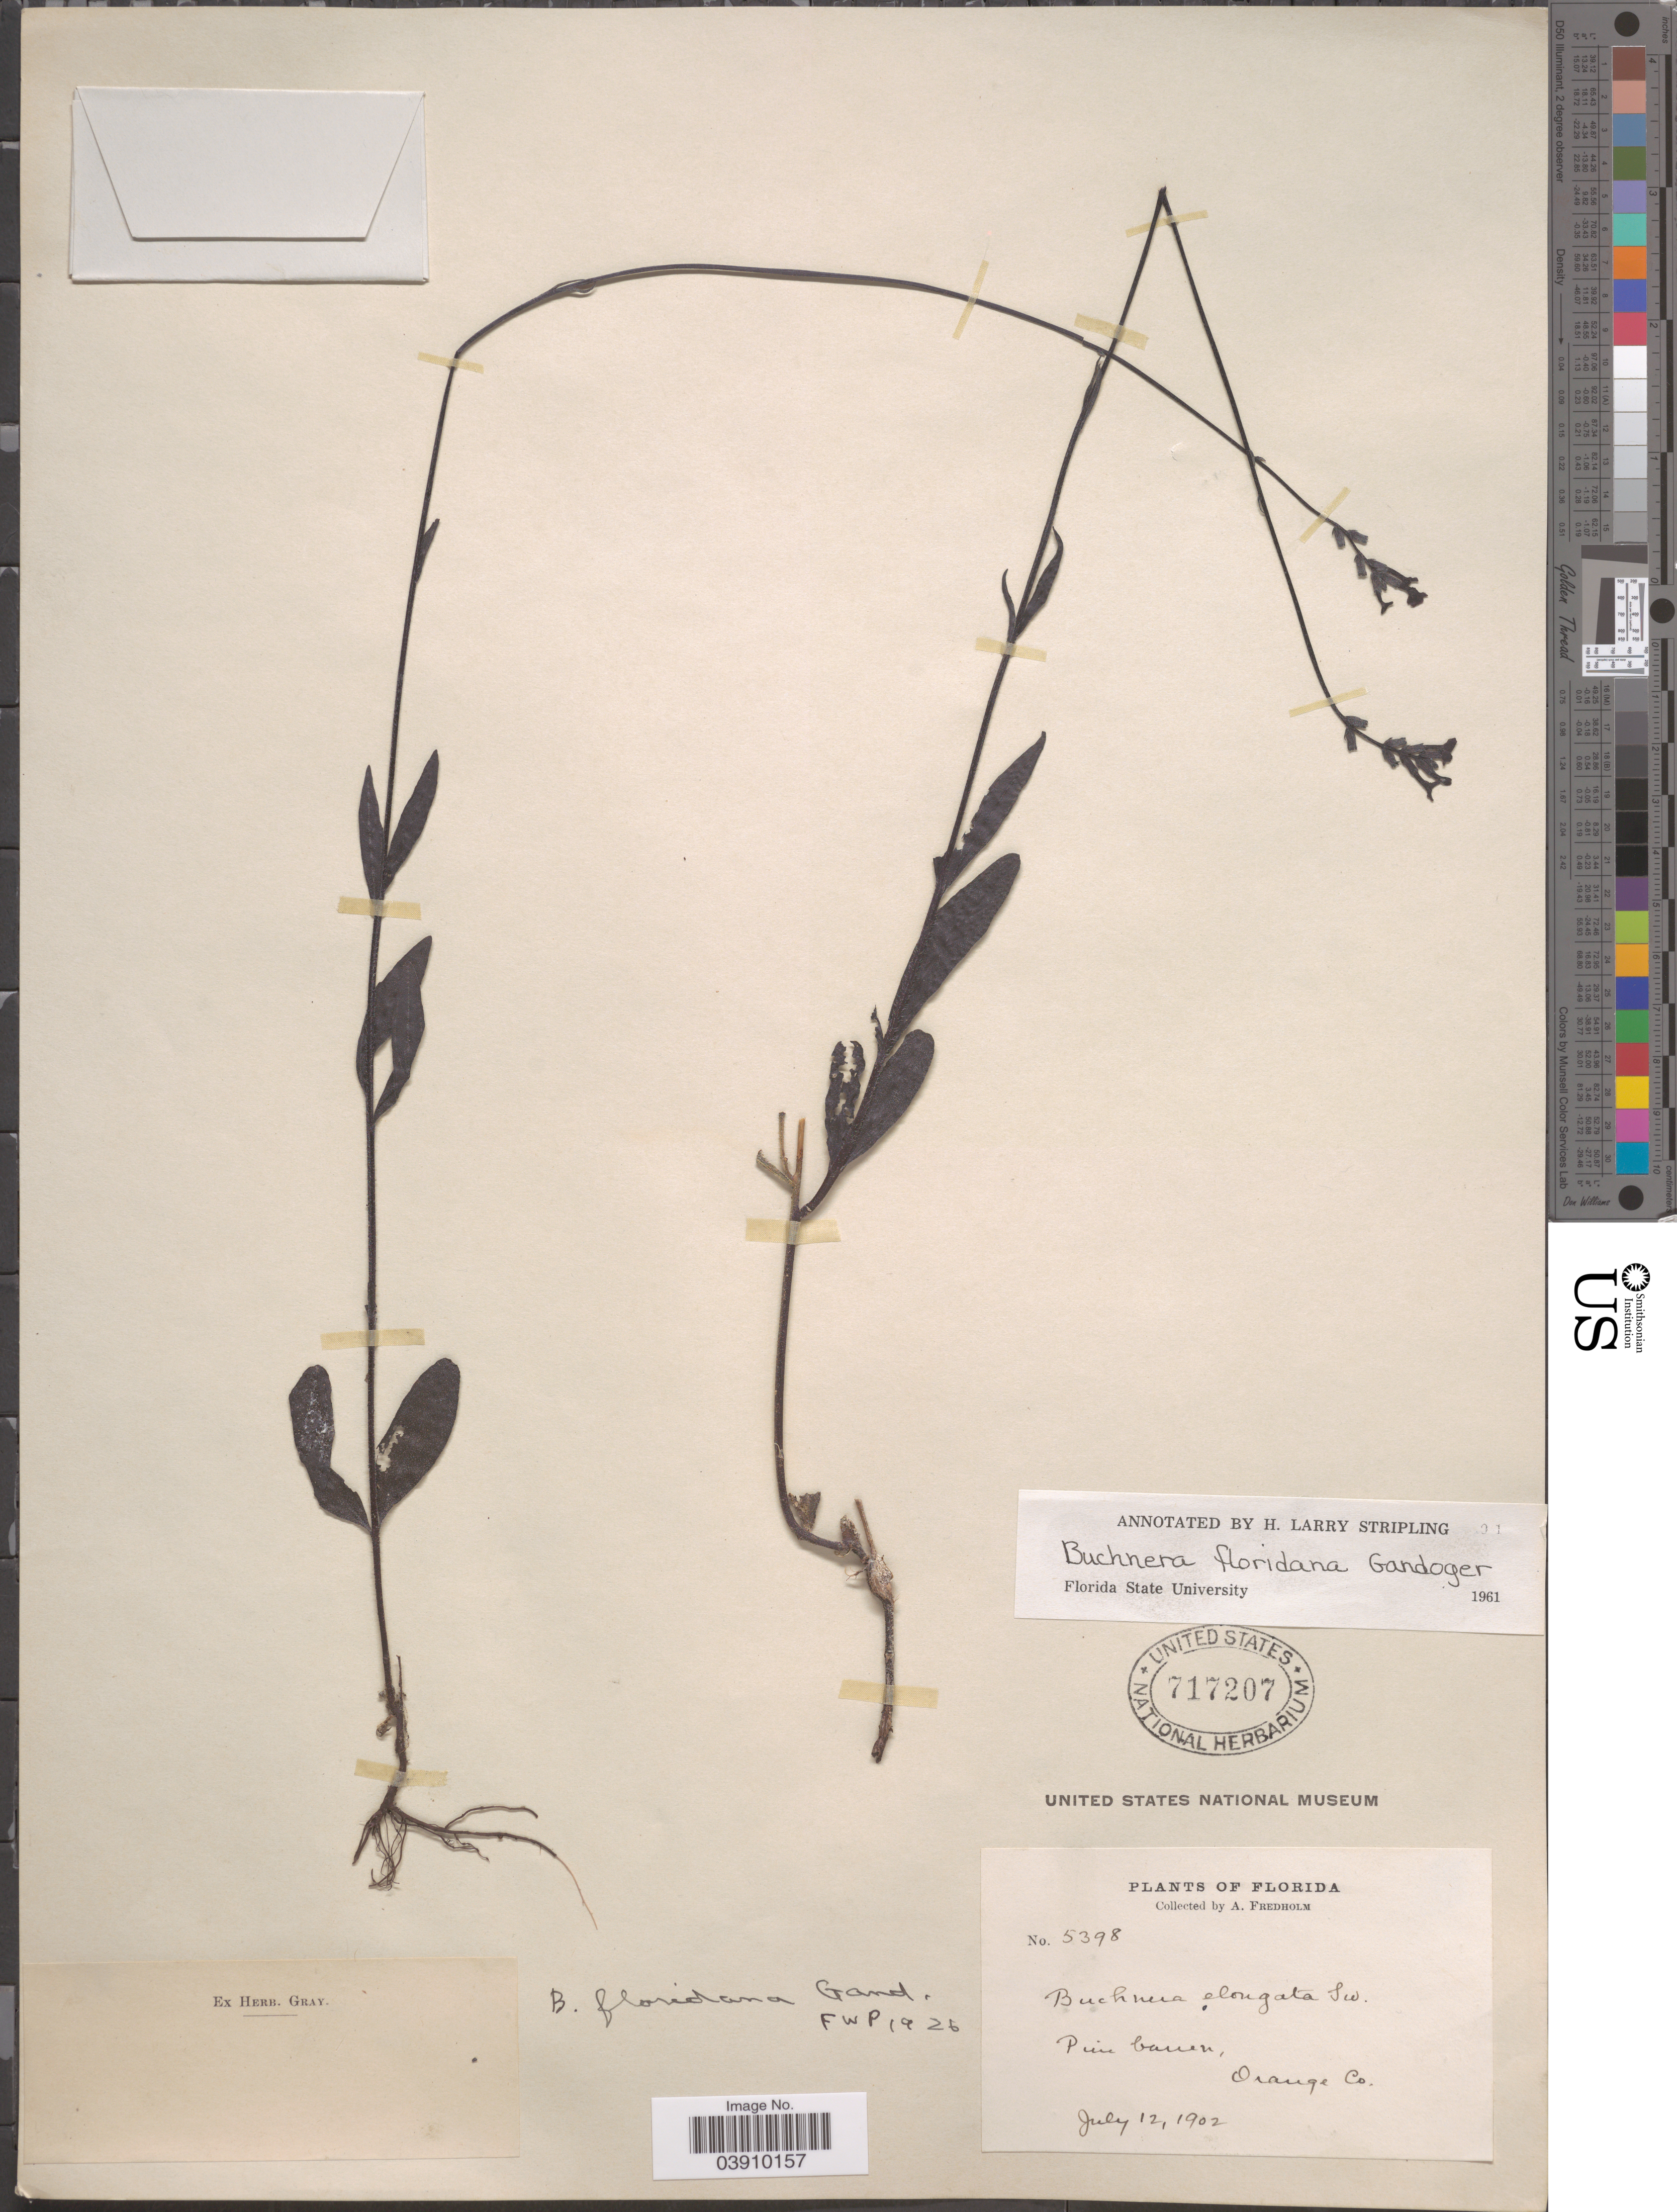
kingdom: Plantae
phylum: Tracheophyta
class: Magnoliopsida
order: Lamiales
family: Orobanchaceae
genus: Buchnera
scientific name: Buchnera floridana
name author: Gand.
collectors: A. Fredholm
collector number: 5398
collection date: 1902-07-12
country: United States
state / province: Florida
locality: Orange Co.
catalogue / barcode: US 717207